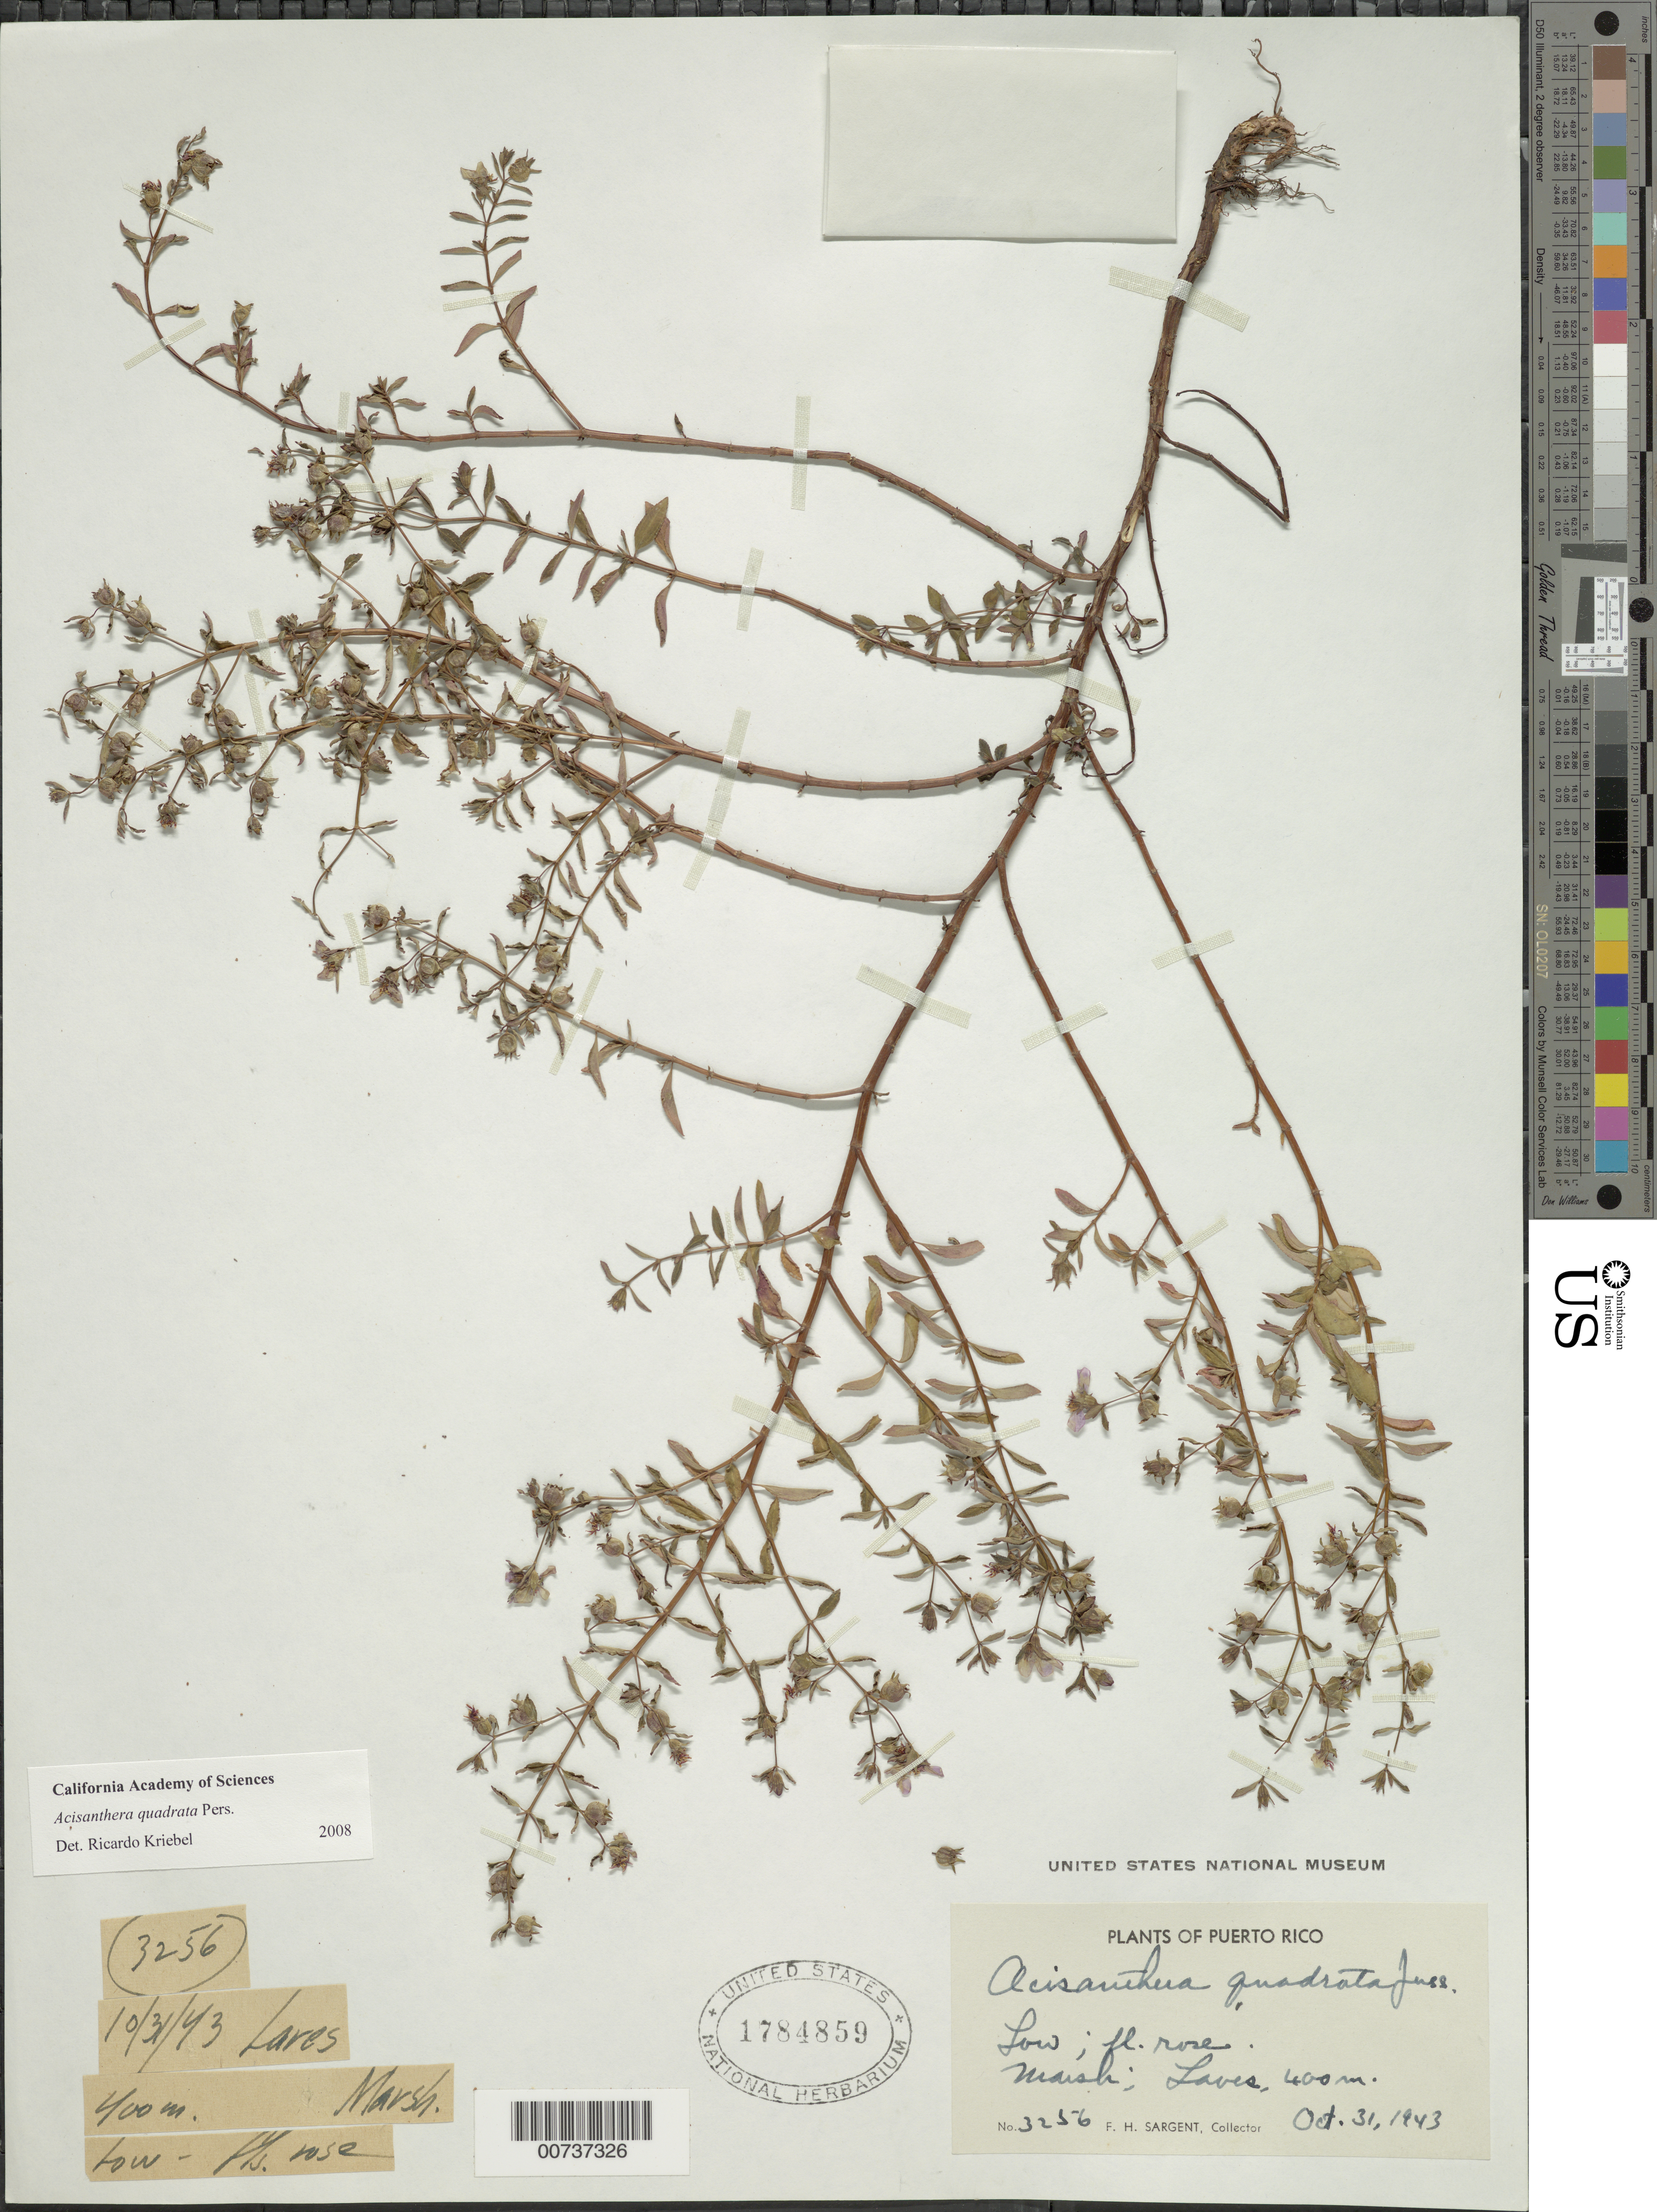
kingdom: Plantae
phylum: Tracheophyta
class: Magnoliopsida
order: Myrtales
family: Melastomataceae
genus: Acisanthera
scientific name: Acisanthera erecta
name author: Gleason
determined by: Nunes da Silva, Diego, (RB), Jardim Botanico do Rio de Janeiro - Herbario (BRAZIL)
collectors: F. H. Sargent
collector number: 3256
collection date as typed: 31 Oct 1943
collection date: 1943-10-31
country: Puerto Rico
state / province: Lares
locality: Lares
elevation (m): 400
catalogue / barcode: US 1784859